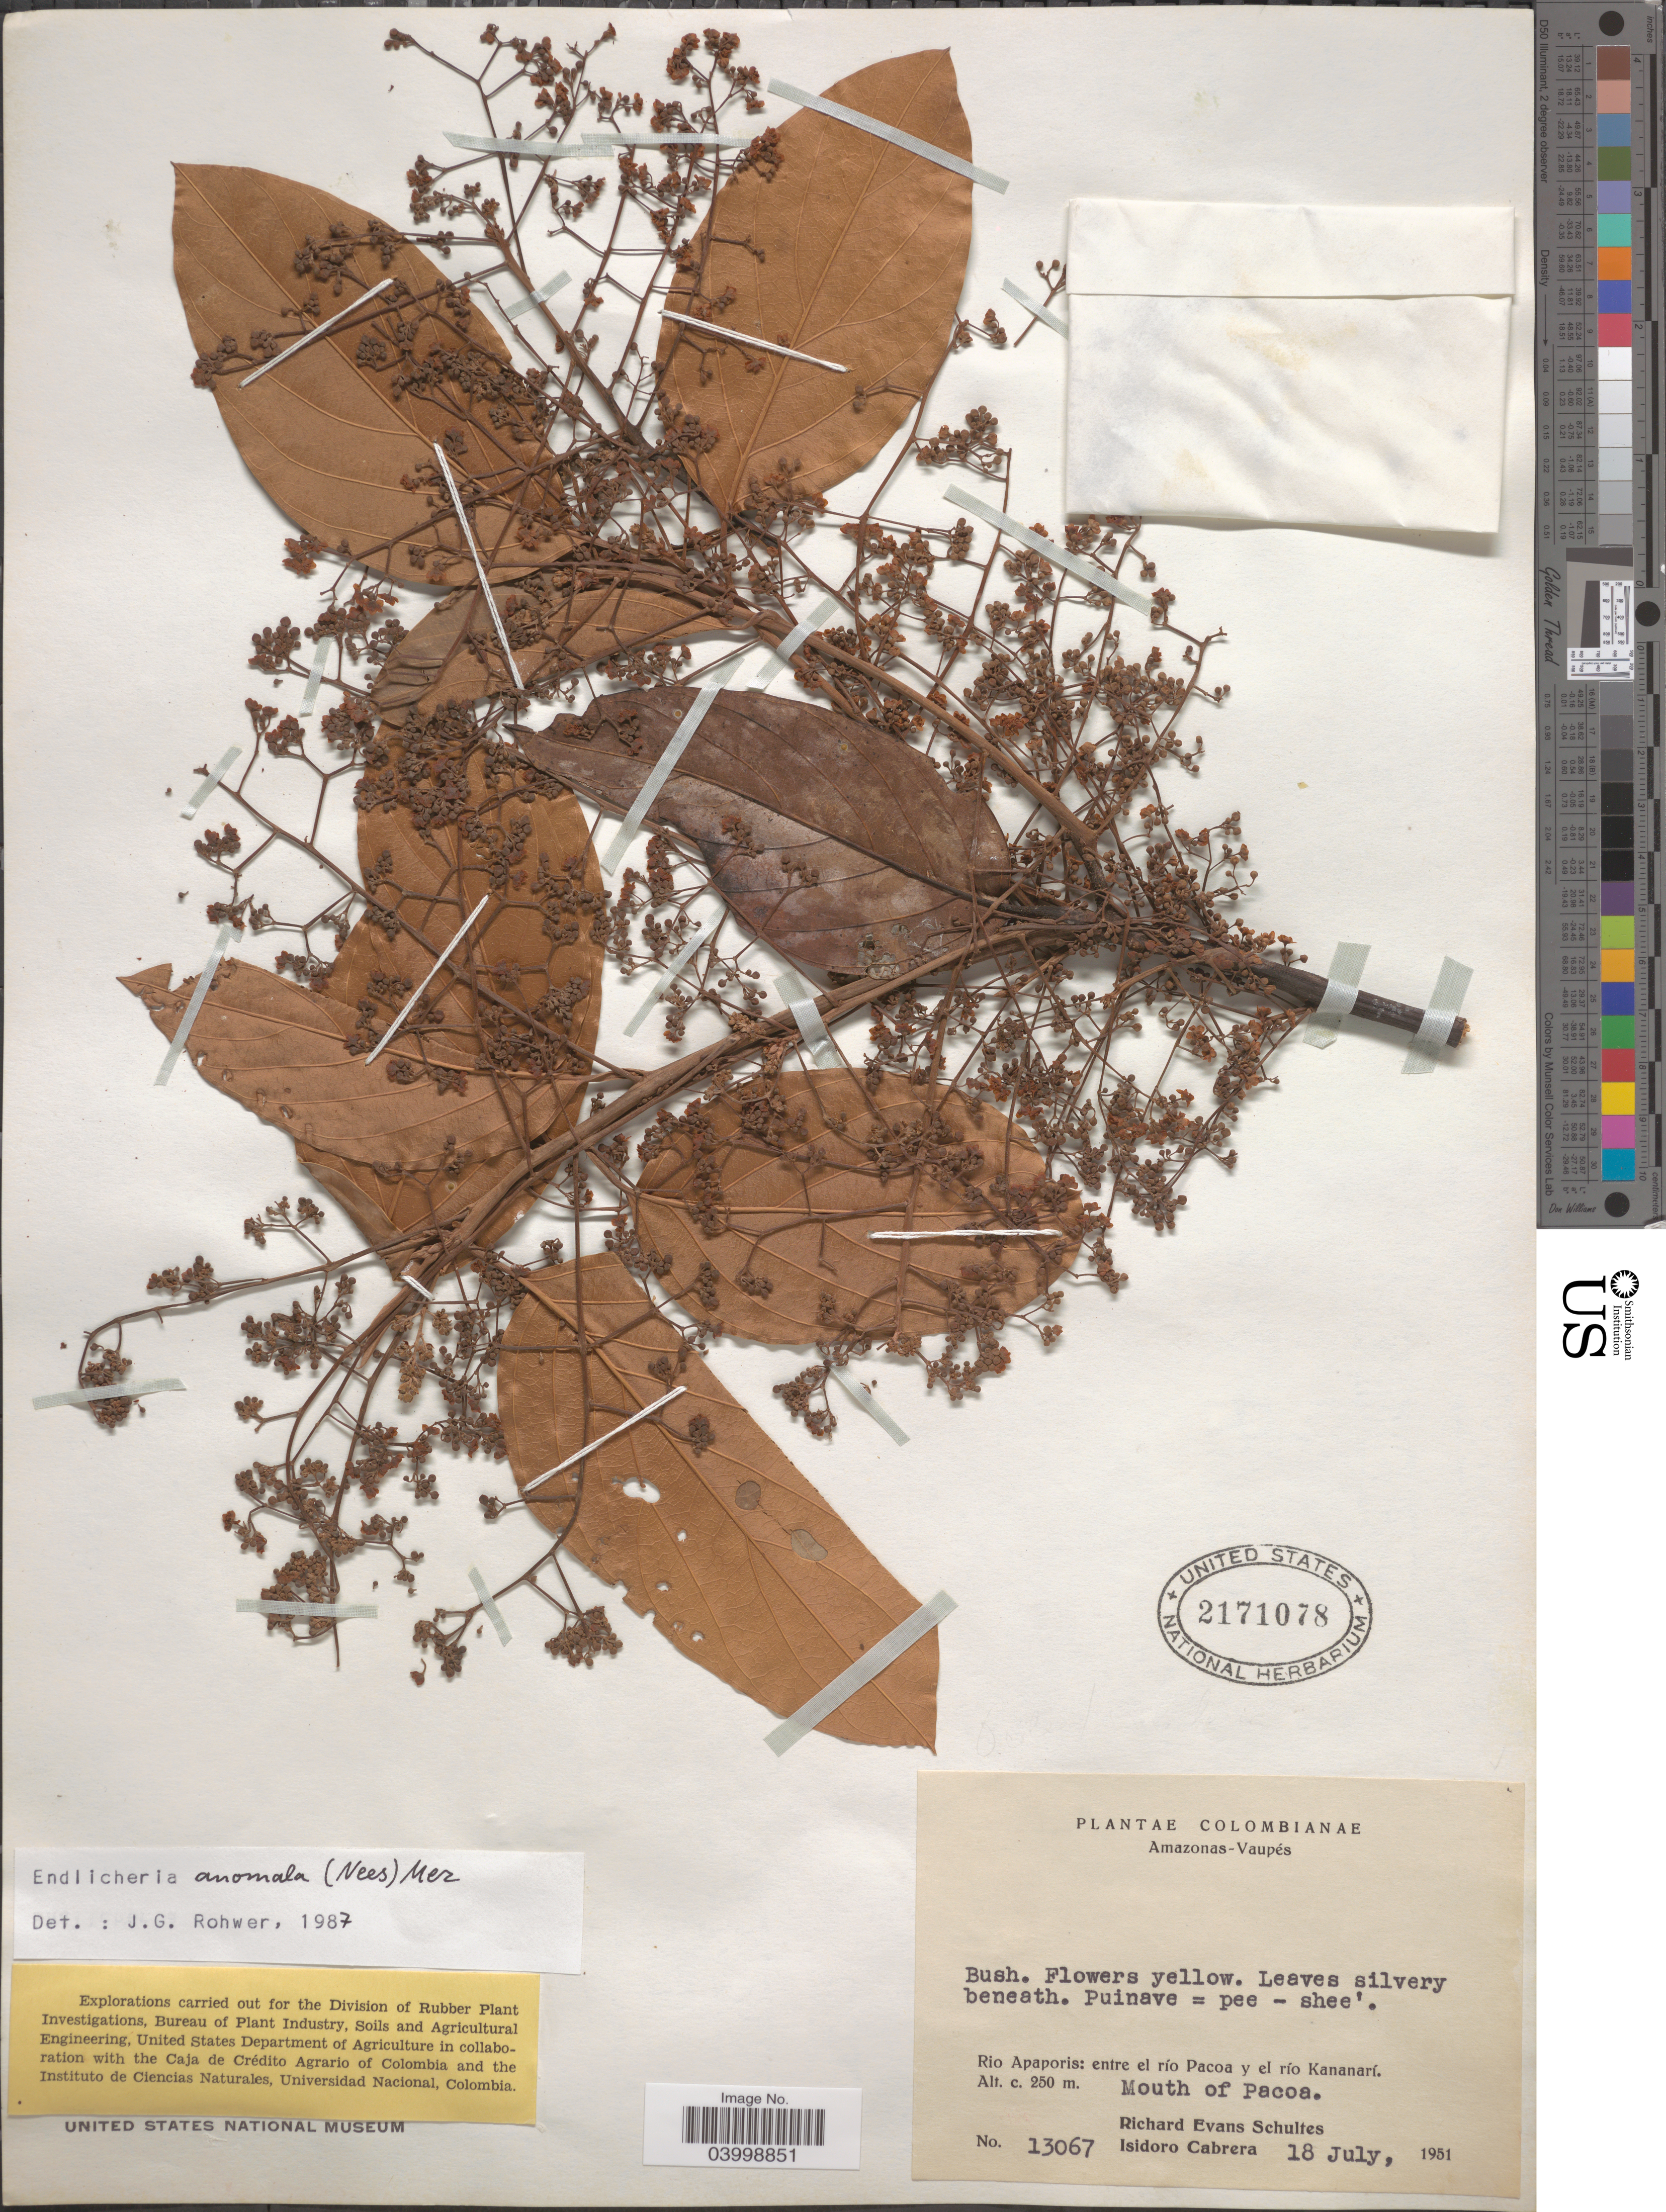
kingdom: Plantae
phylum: Tracheophyta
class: Magnoliopsida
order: Laurales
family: Lauraceae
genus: Endlicheria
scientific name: Endlicheria anomala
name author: Nees ex Meisn.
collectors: R. E. Schultes & I. Cabrera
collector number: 13067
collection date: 1951-07-18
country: Colombia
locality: Amazonas - Vaupés. Río Apaporis: entre el río Pacoa y el río Kananarí. Mouth of Pacoa.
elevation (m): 250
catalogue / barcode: US 2171078